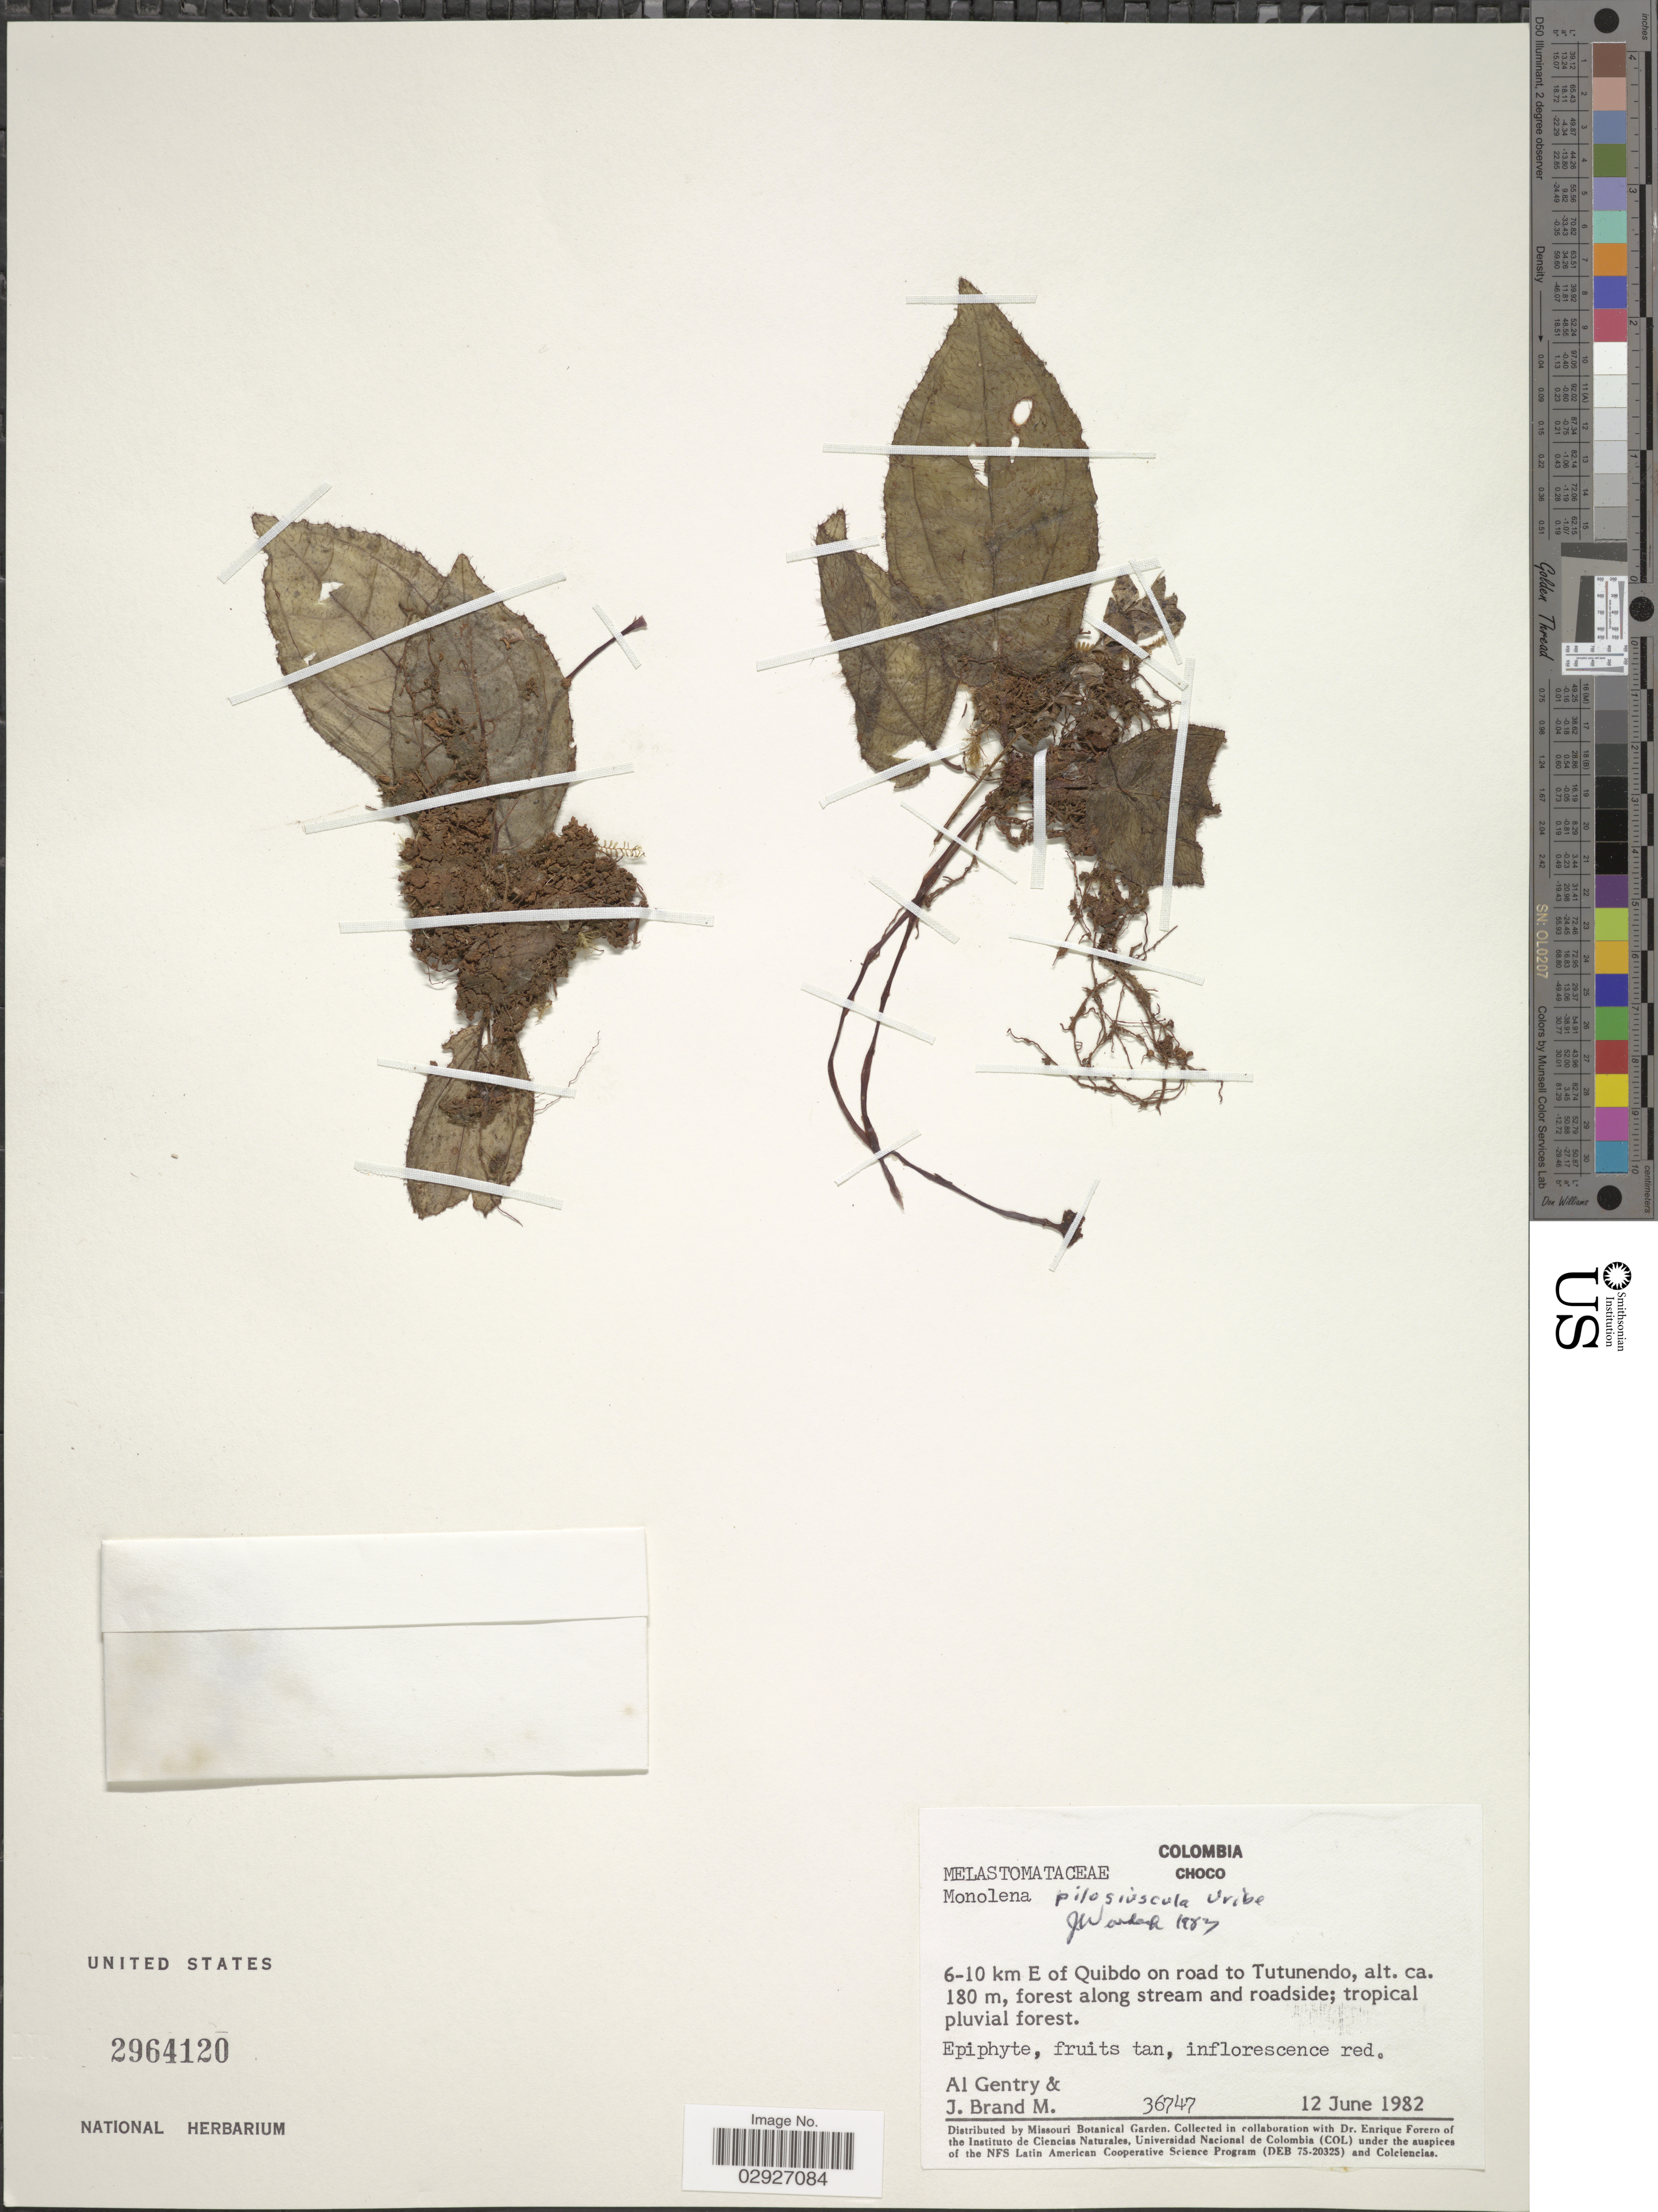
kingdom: Plantae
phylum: Tracheophyta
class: Magnoliopsida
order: Myrtales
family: Melastomataceae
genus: Monolena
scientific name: Monolena pilosiuscula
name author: L. Uribe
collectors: A. H. Gentry & J. Brand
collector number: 36747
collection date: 1982-06-12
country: Colombia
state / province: Chocó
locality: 6-10 km E of Quibdo on road to Tutunendo.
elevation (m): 180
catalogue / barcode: US 2964120